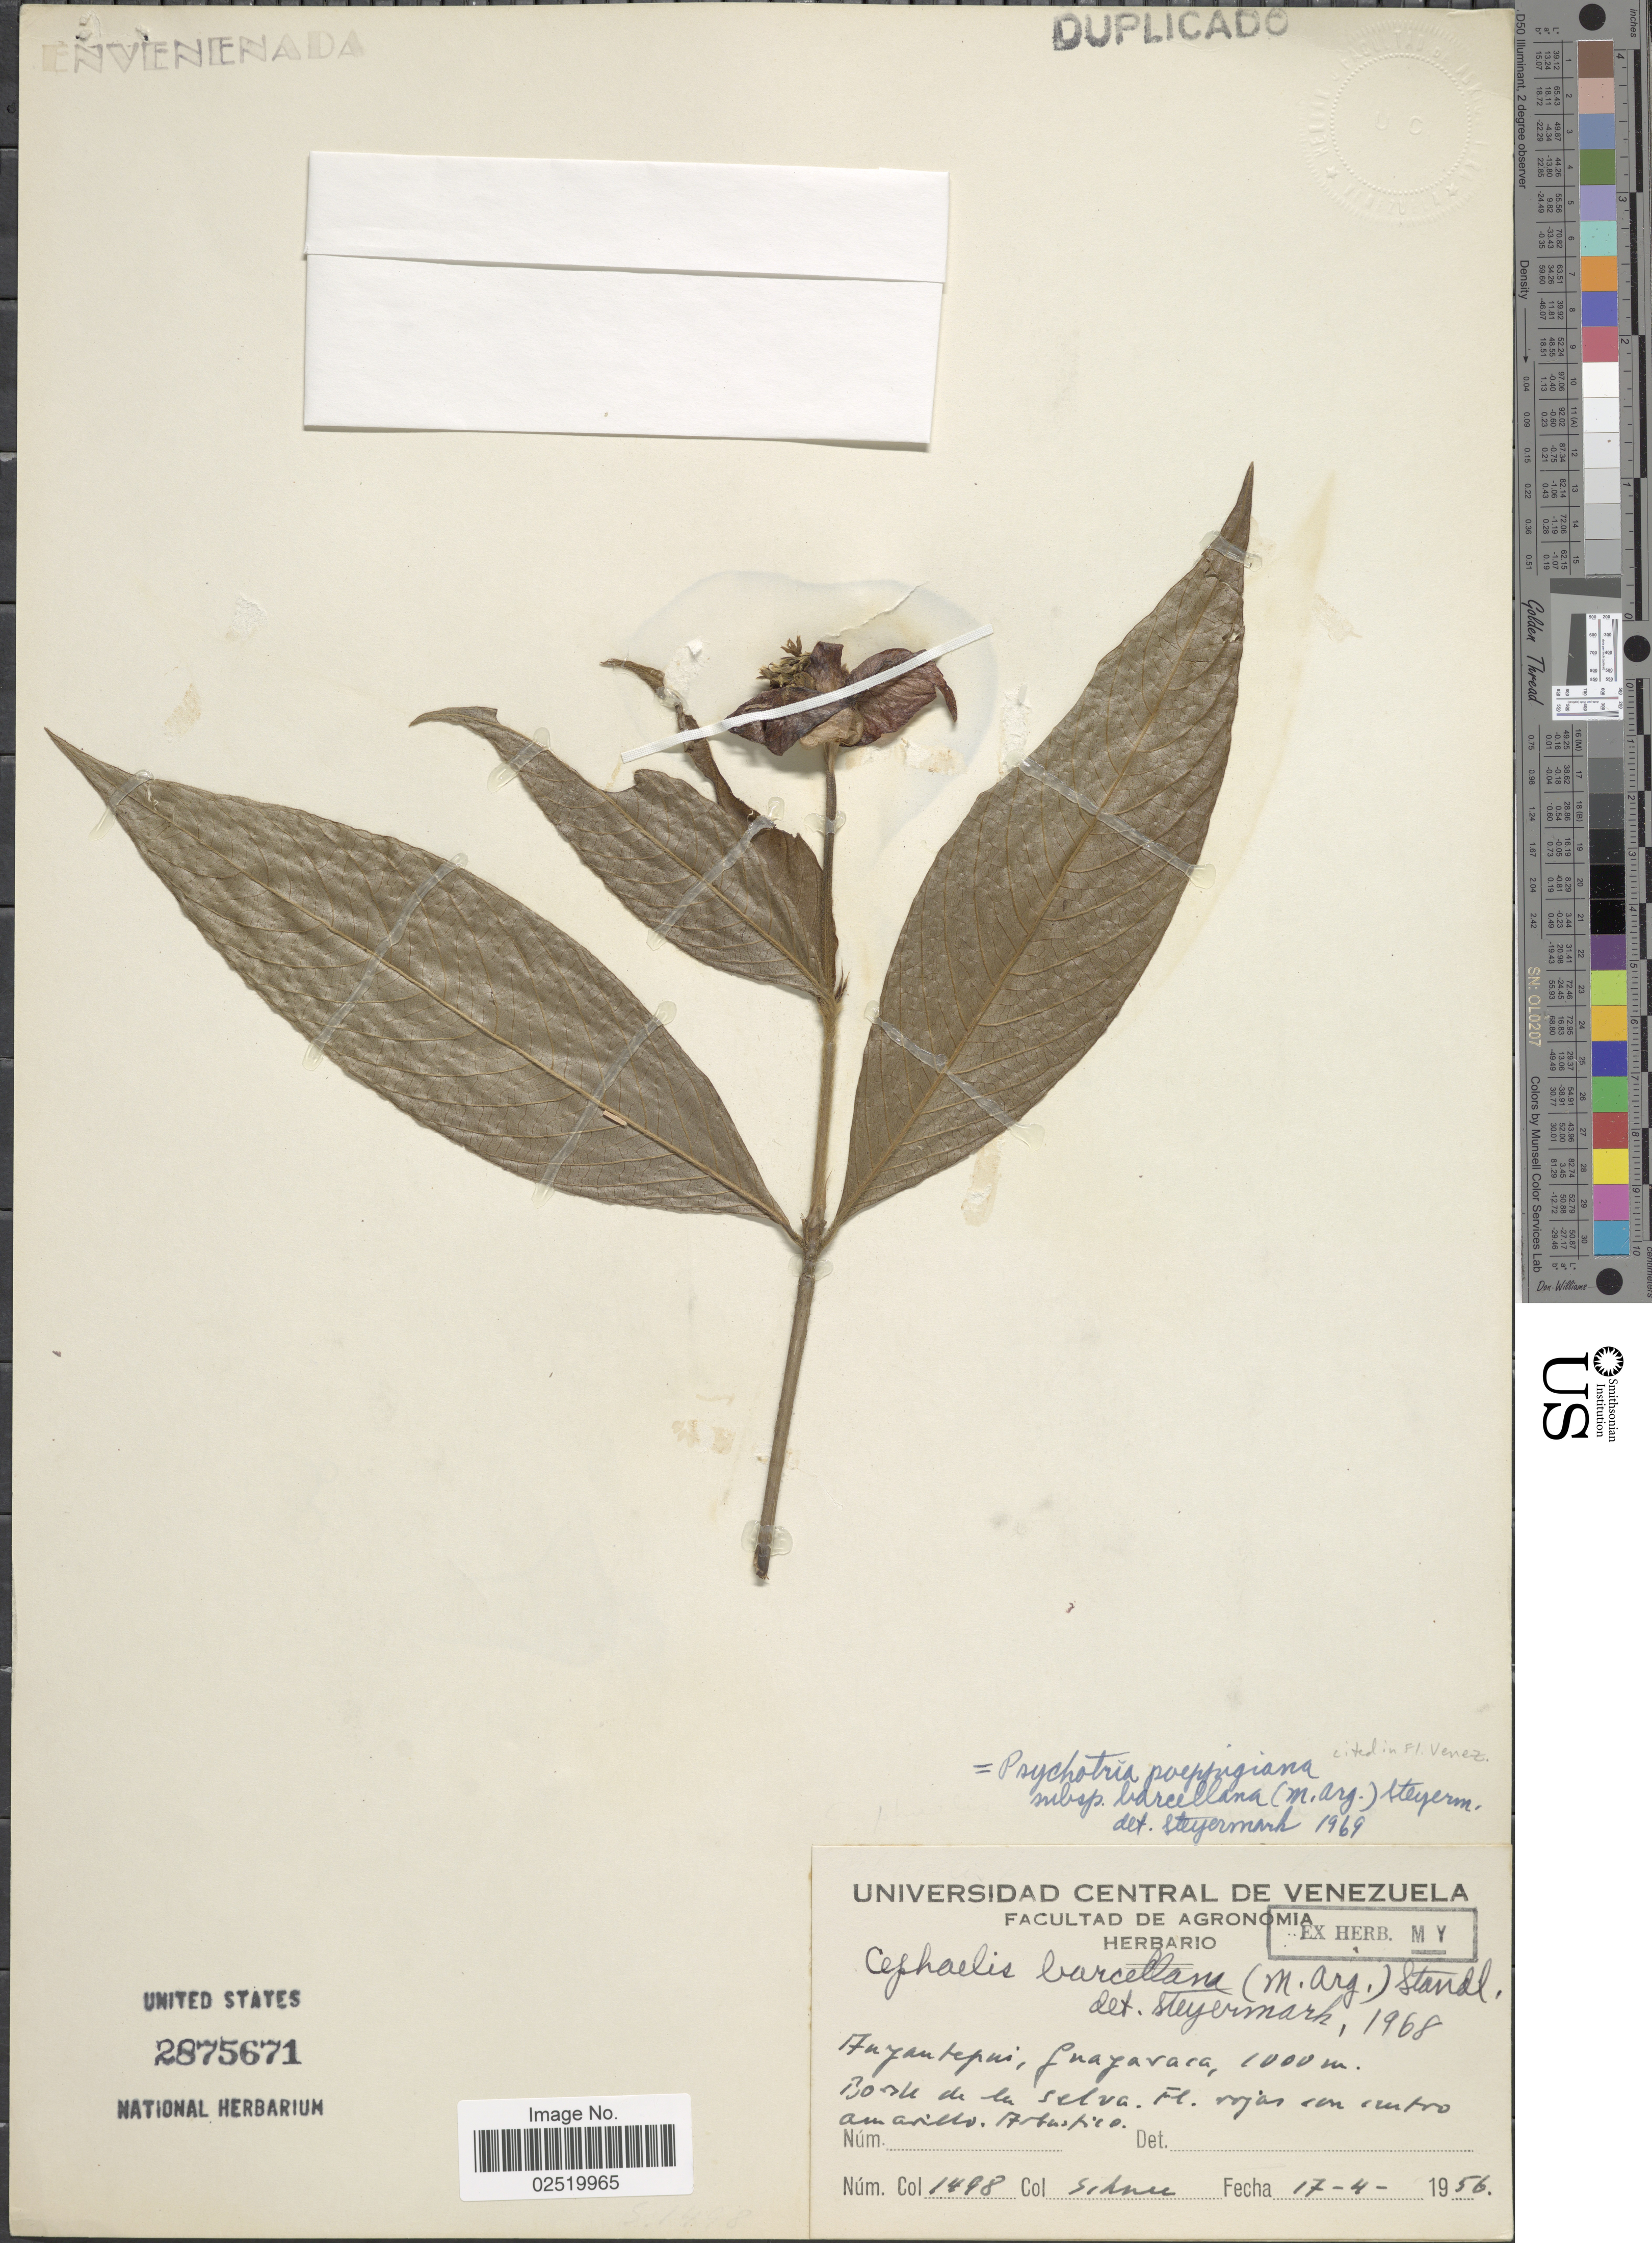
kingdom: Plantae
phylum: Tracheophyta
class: Magnoliopsida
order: Gentianales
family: Rubiaceae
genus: Psychotria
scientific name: Psychotria poeppigiana subsp. barcellana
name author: (Müll. Arg.) Steyerm.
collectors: -- Schnée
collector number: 1498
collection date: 1956-04-17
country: Venezuela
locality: Anjantepui; Guayavaca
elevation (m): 1000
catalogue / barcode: US 2875671